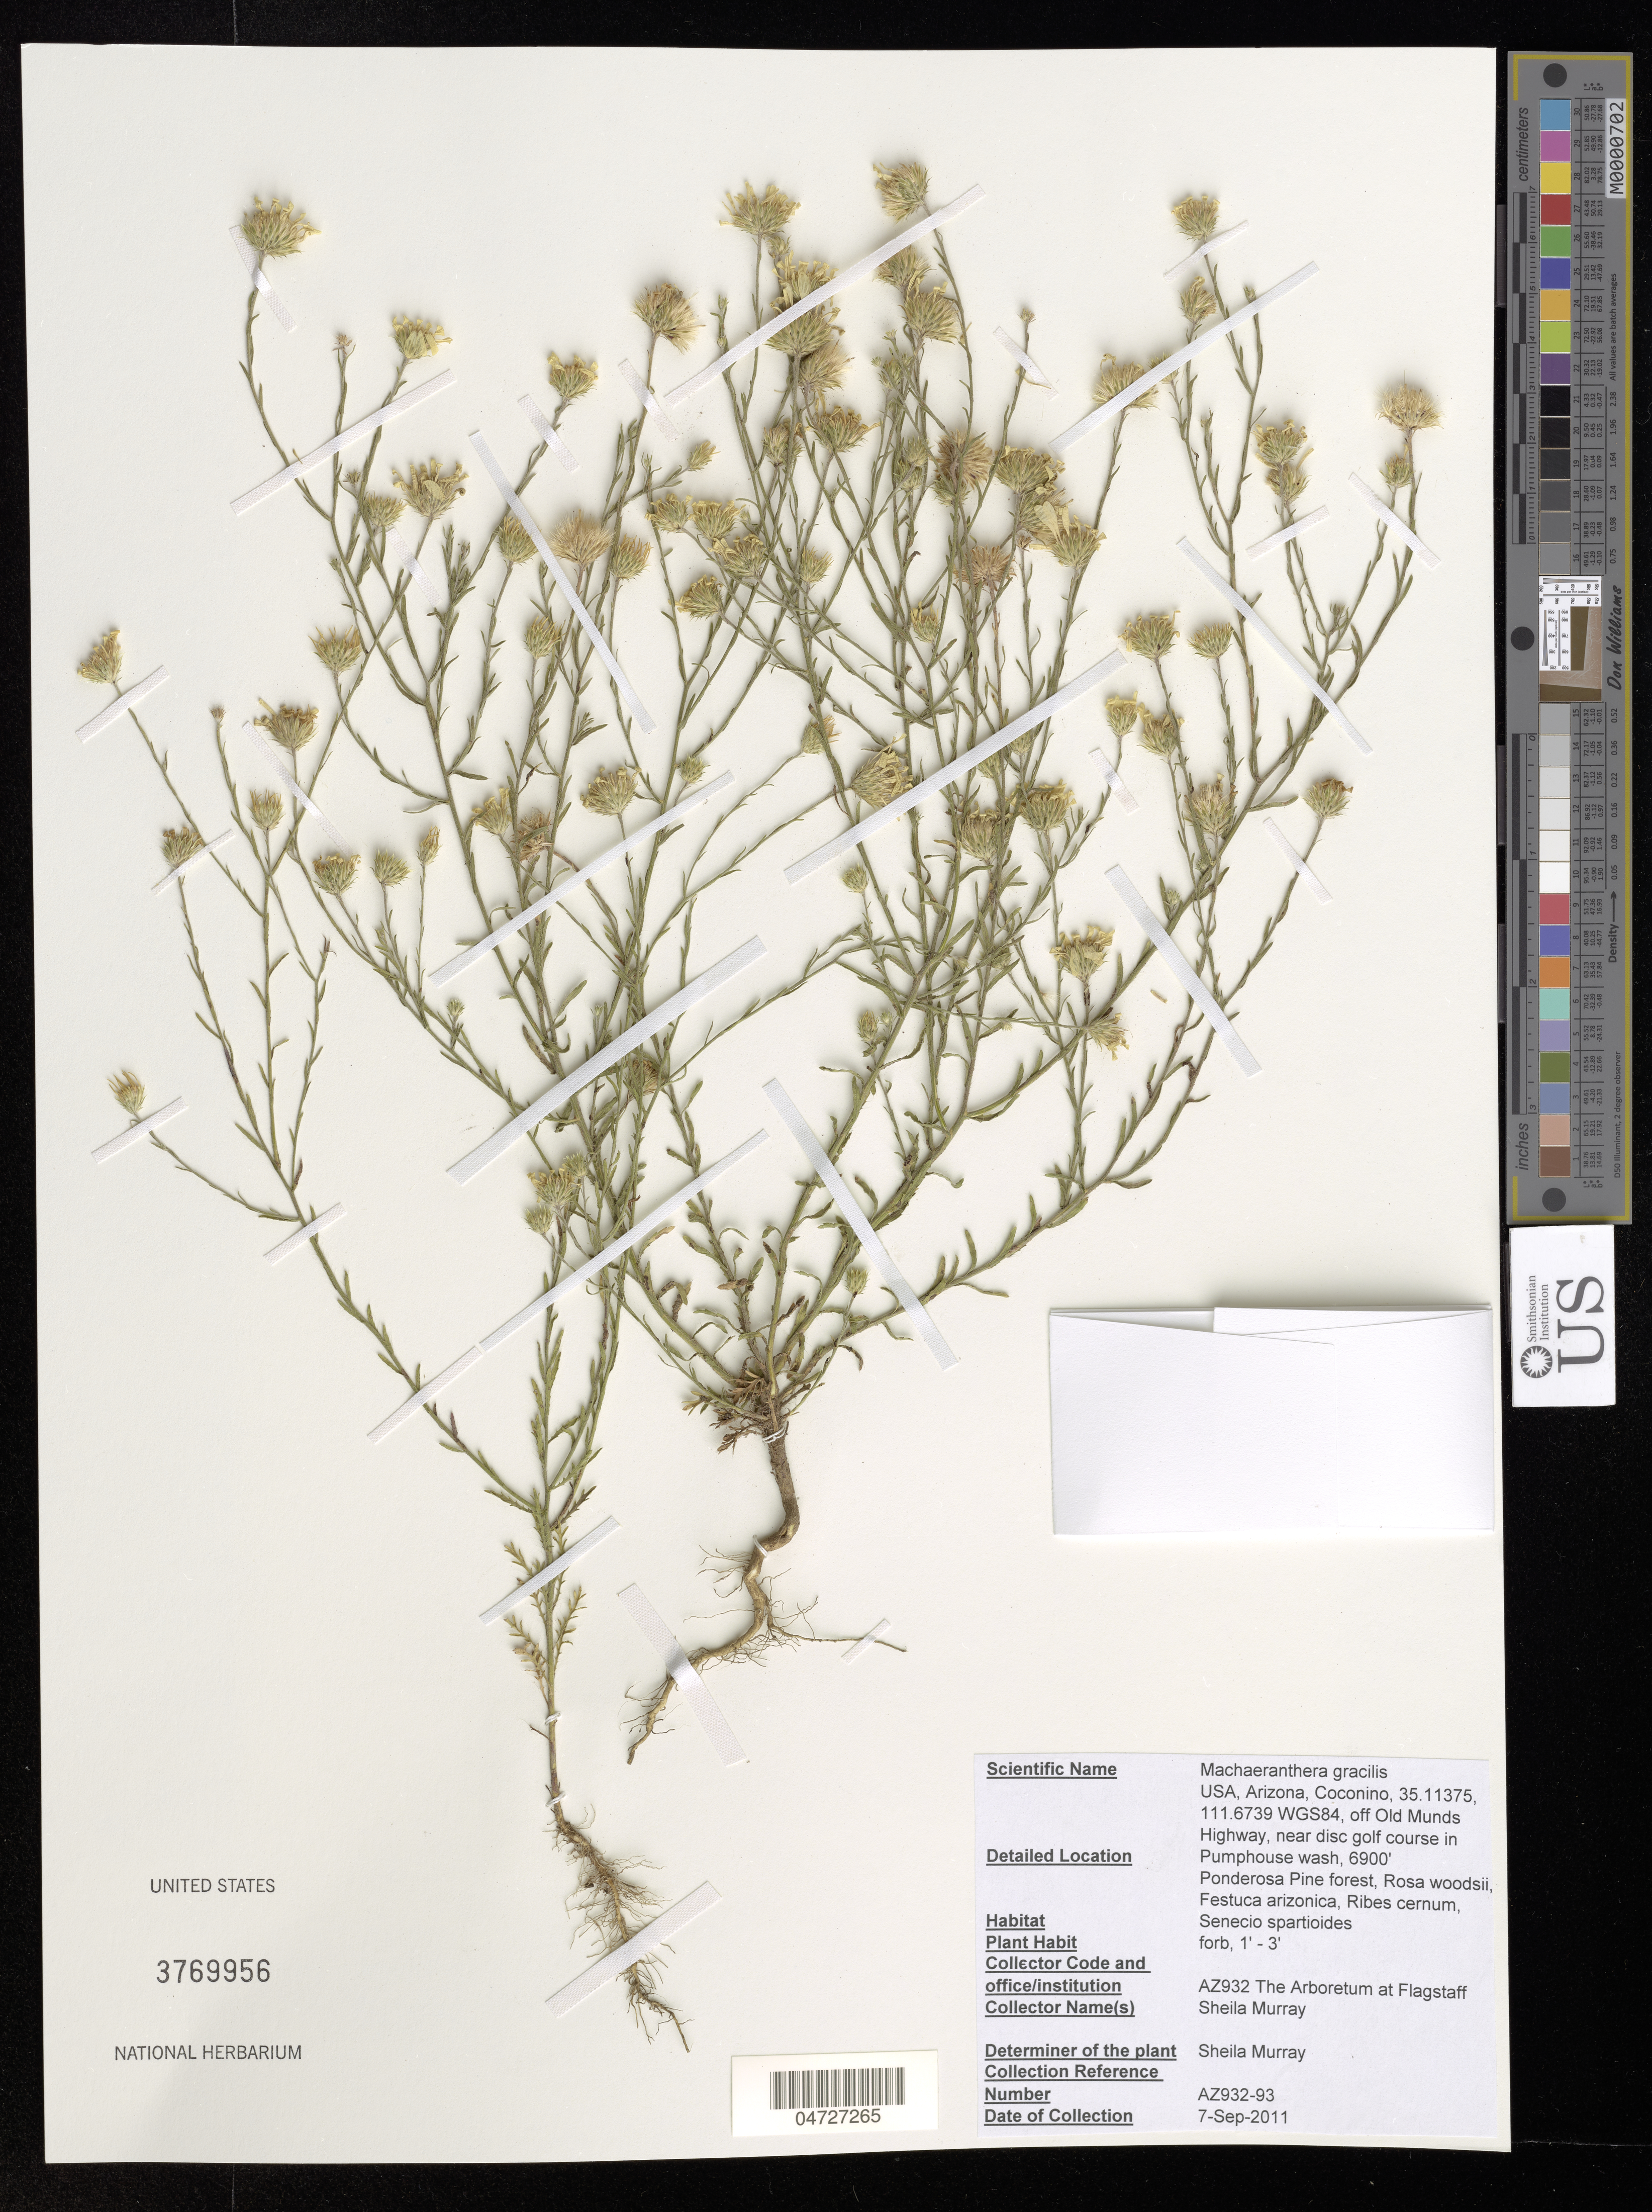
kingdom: Plantae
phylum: Tracheophyta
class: Magnoliopsida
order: Asterales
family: Asteraceae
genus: Machaeranthera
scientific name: Machaeranthera gracilis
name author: (Nutt.) Shinners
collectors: S. Murray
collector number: AZ932-93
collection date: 2011-09-07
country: United States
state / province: Arizona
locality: Coconino WGS84, off Old Munds Highway, near disc golf course in Pumphouse wash.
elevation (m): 2103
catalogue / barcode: US 3769956